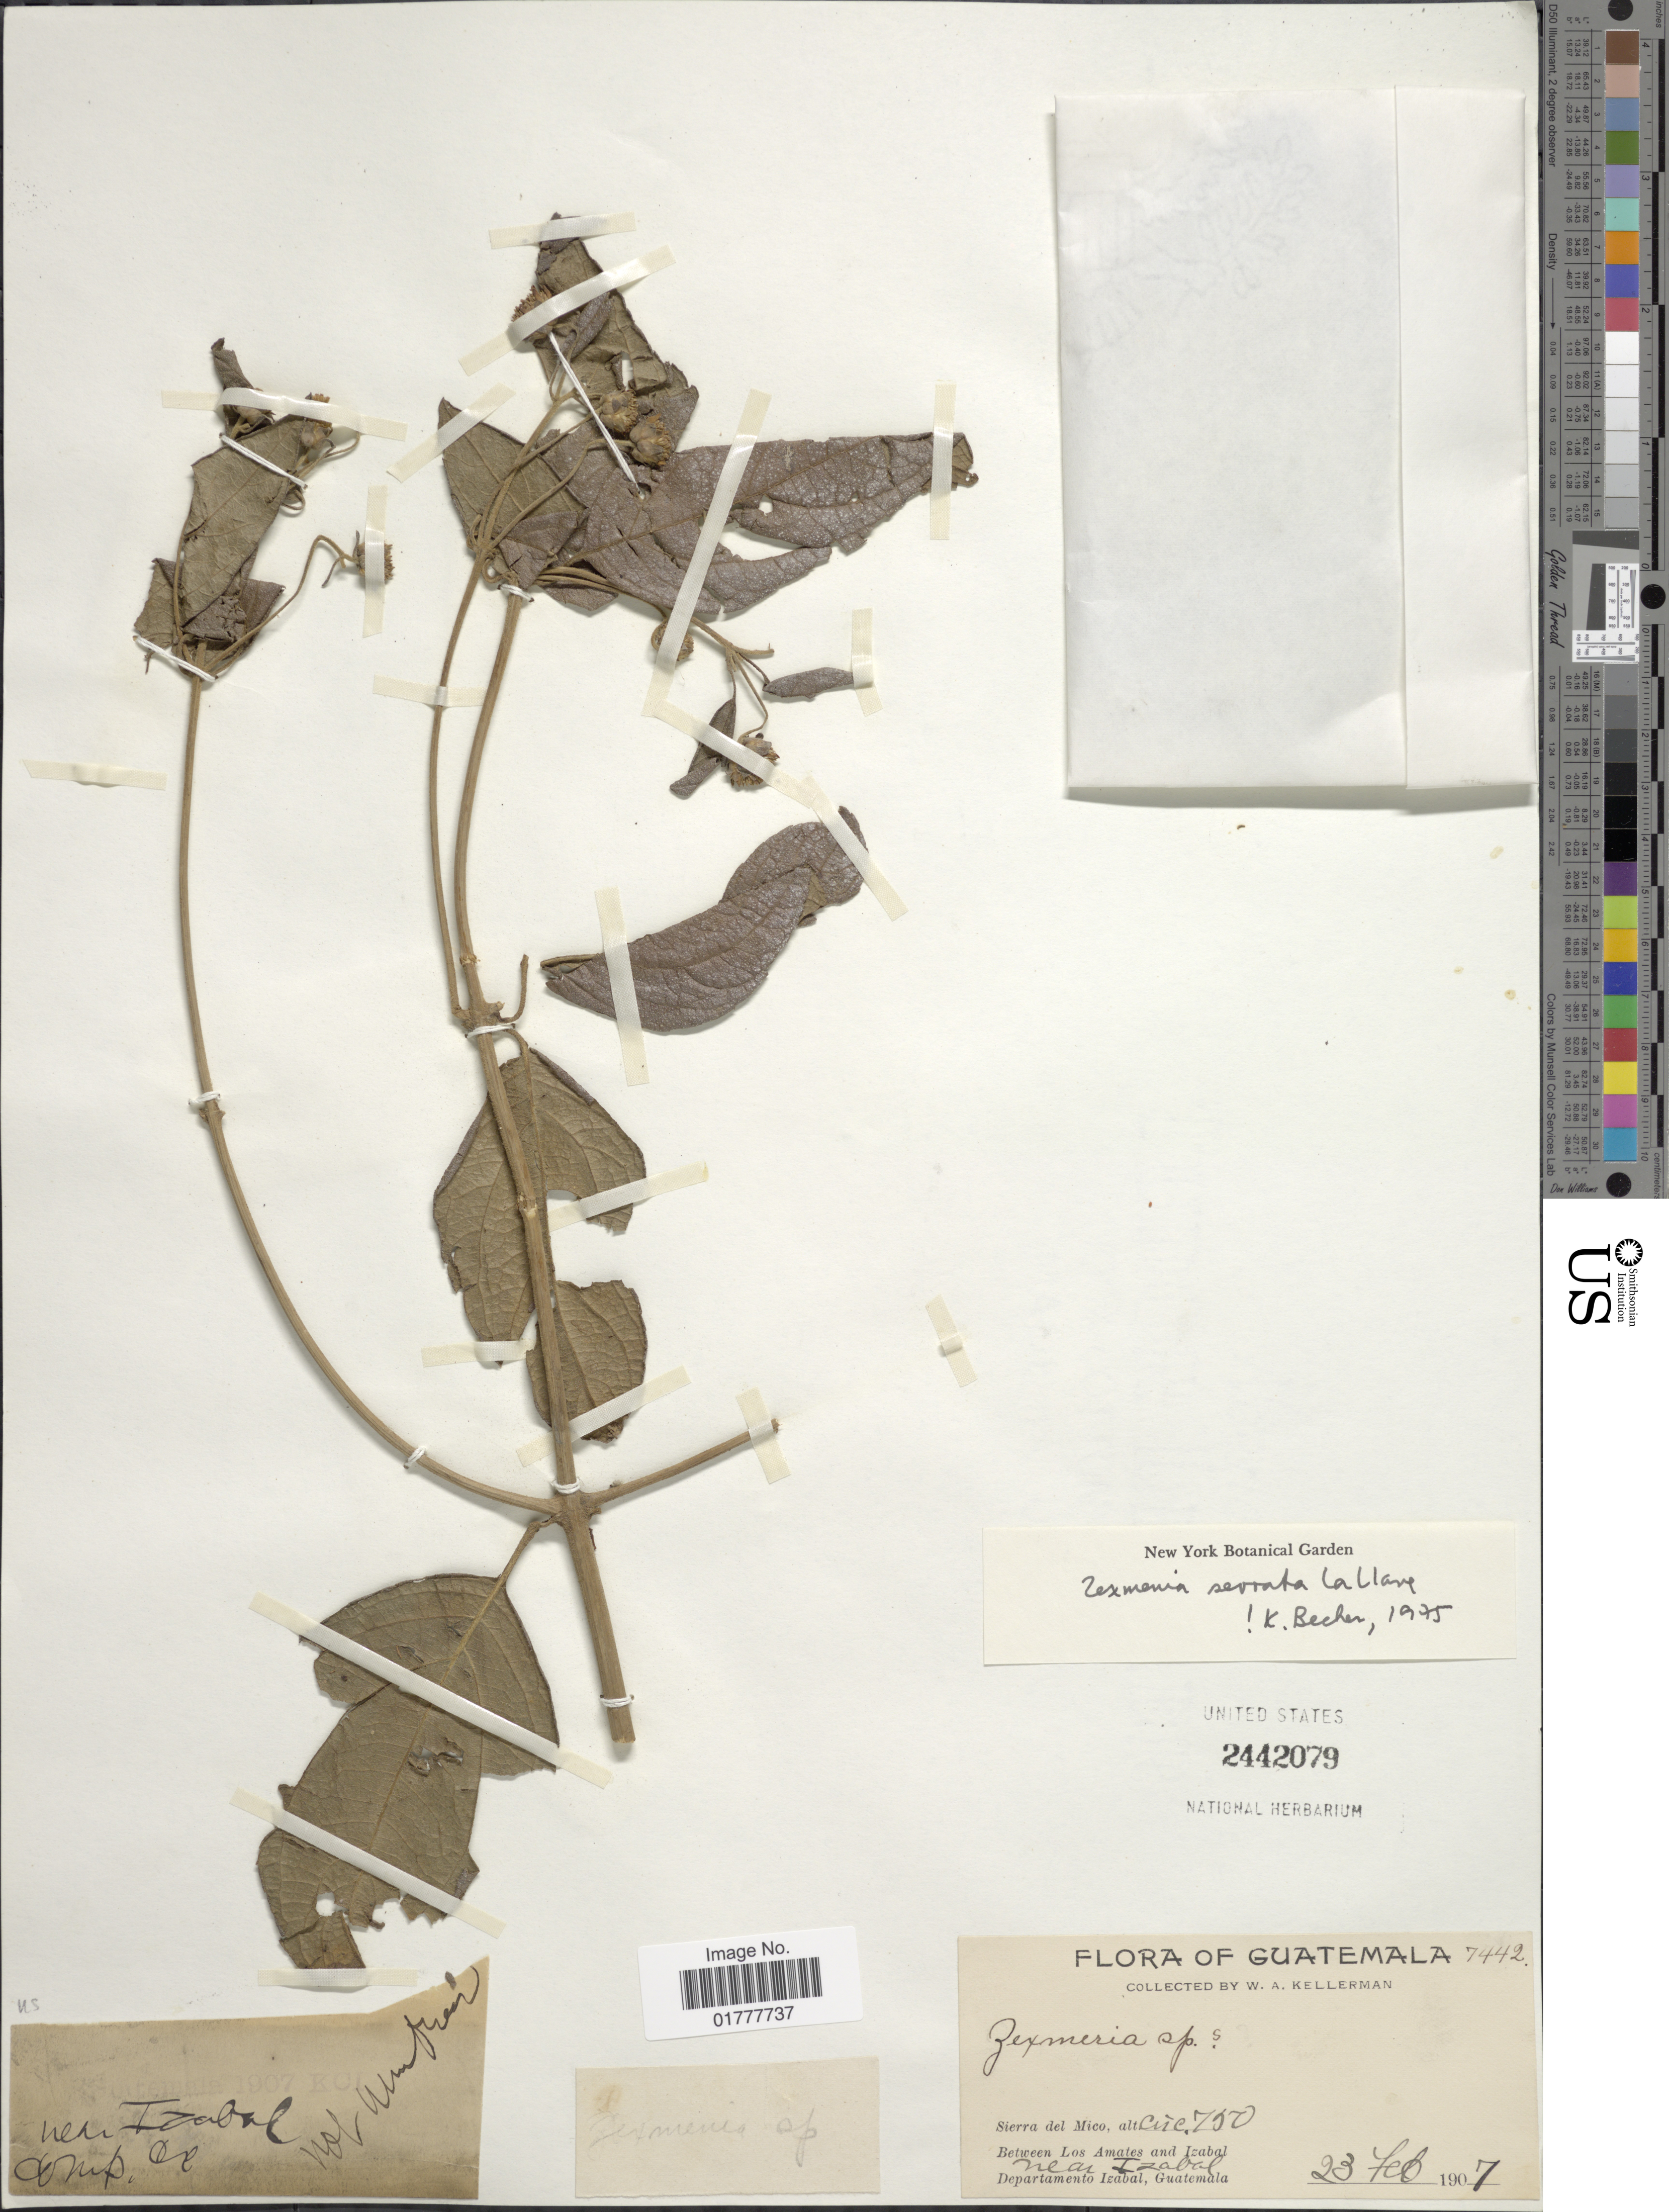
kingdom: Plantae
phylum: Tracheophyta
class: Magnoliopsida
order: Asterales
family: Asteraceae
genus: Zexmenia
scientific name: Zexmenia serrata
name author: La Llave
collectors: W. Kellerman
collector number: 7442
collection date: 1907-02-23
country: Guatemala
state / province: Izabal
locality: Sierra del Mico. between Los Amates and Izabal. Near Izabal. Departamento Izabal, Guatemala.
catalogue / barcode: US 2242079